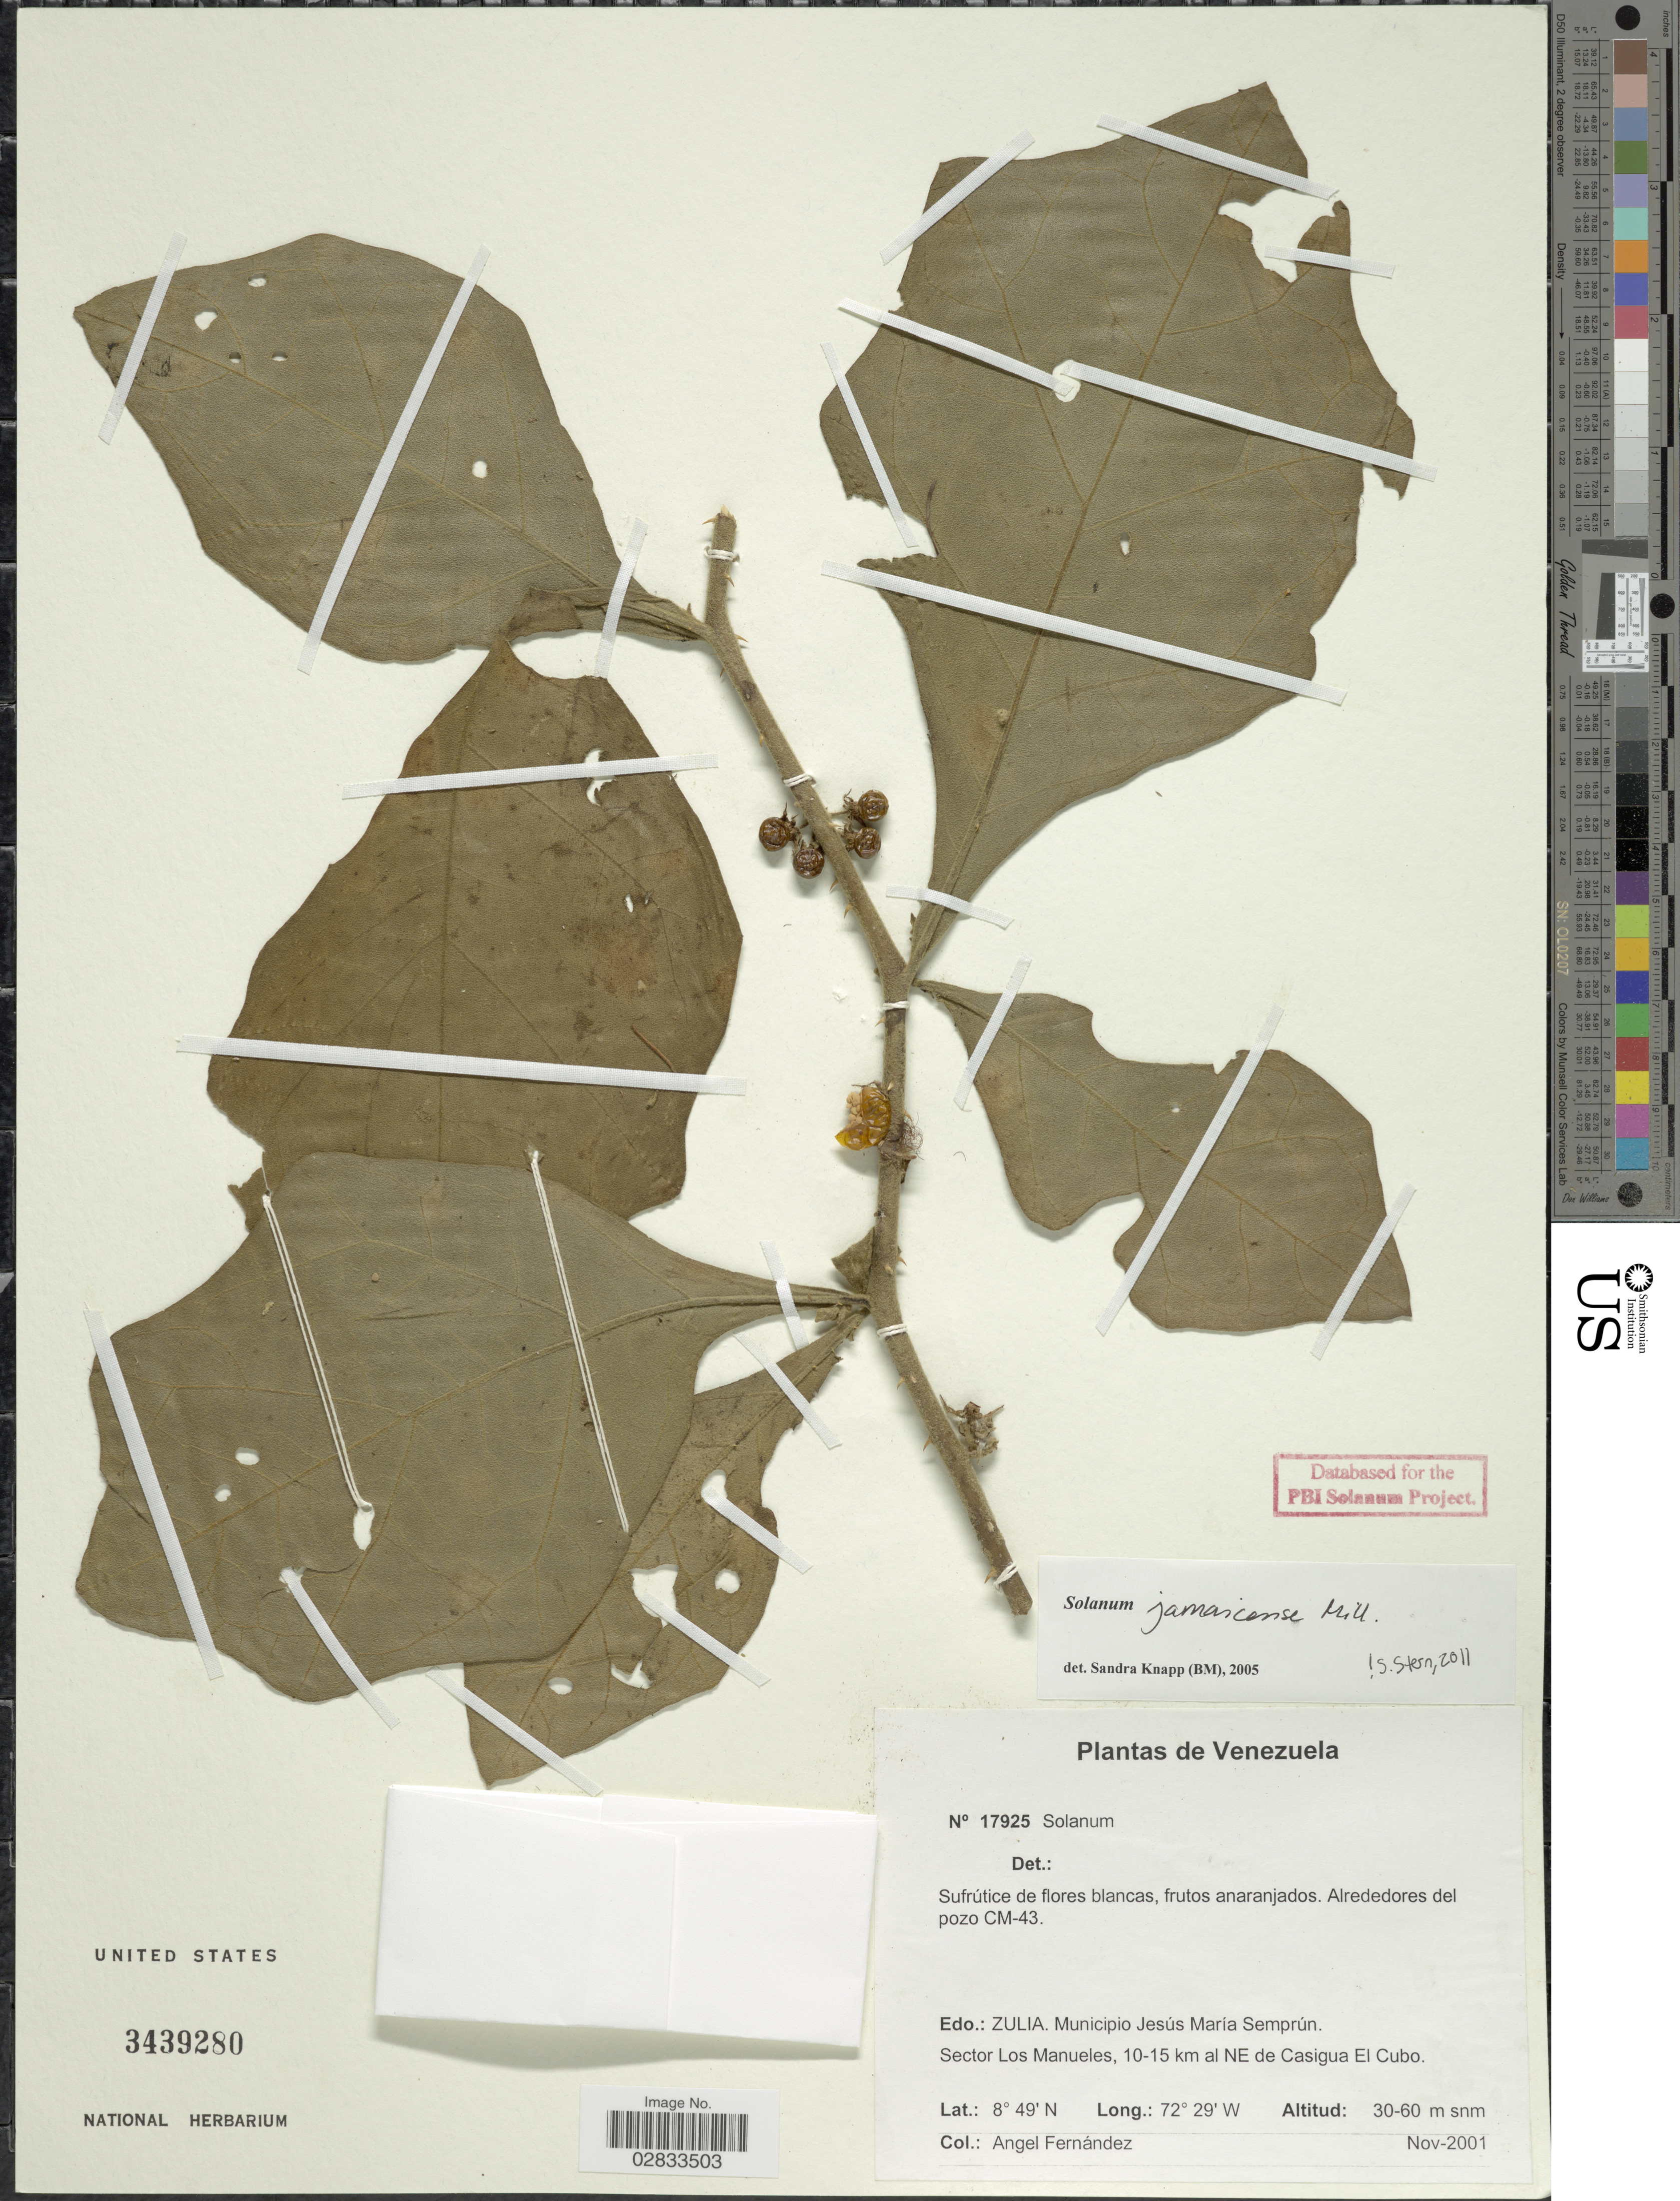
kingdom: Plantae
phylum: Tracheophyta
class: Magnoliopsida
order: Solanales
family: Solanaceae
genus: Solanum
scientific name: Solanum jamaicense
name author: Mill.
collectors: Á. Fernández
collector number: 17925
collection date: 2001-11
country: Venezuela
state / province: Zulia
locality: Municipio Jesús María Semprún. Sector Los Manueles, 10-15 km al NE de Casigua El Cubo.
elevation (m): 30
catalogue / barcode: US 3439280